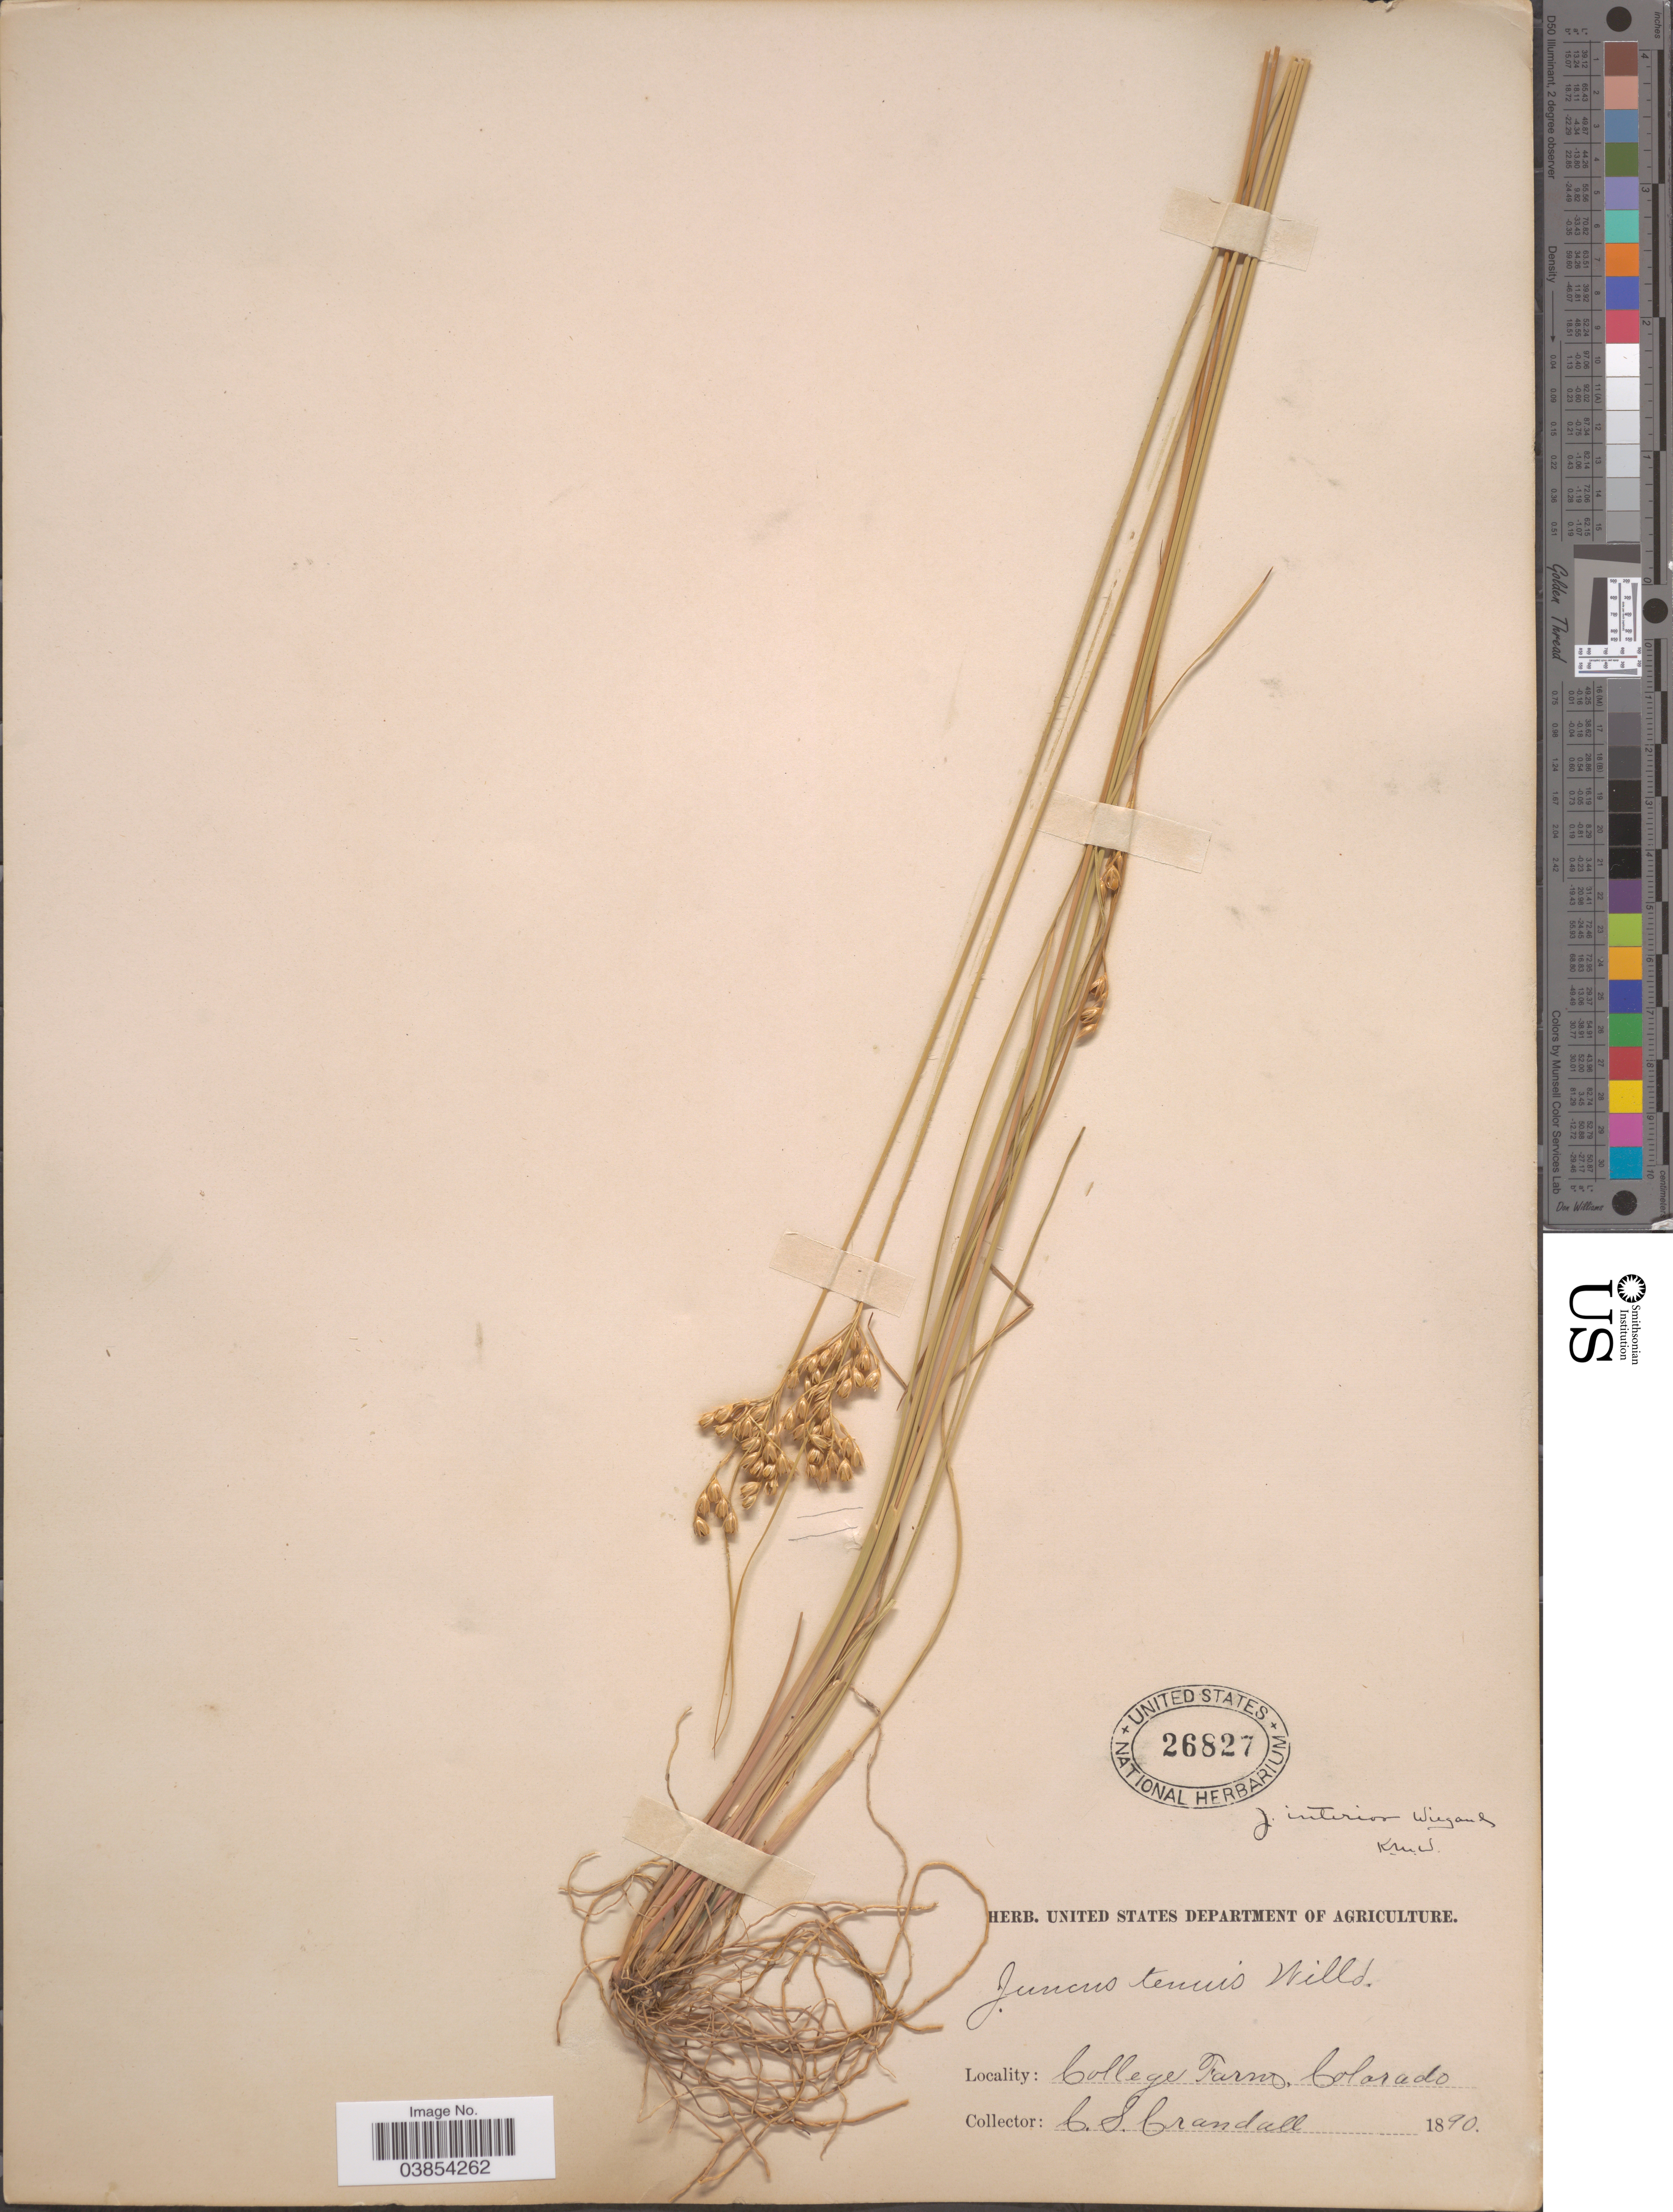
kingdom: Plantae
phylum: Tracheophyta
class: Liliopsida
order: Poales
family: Juncaceae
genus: Juncus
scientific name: Juncus interior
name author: Wiegand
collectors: C. Crandall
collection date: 1890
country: United States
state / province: Colorado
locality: College Farm.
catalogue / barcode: US 26827